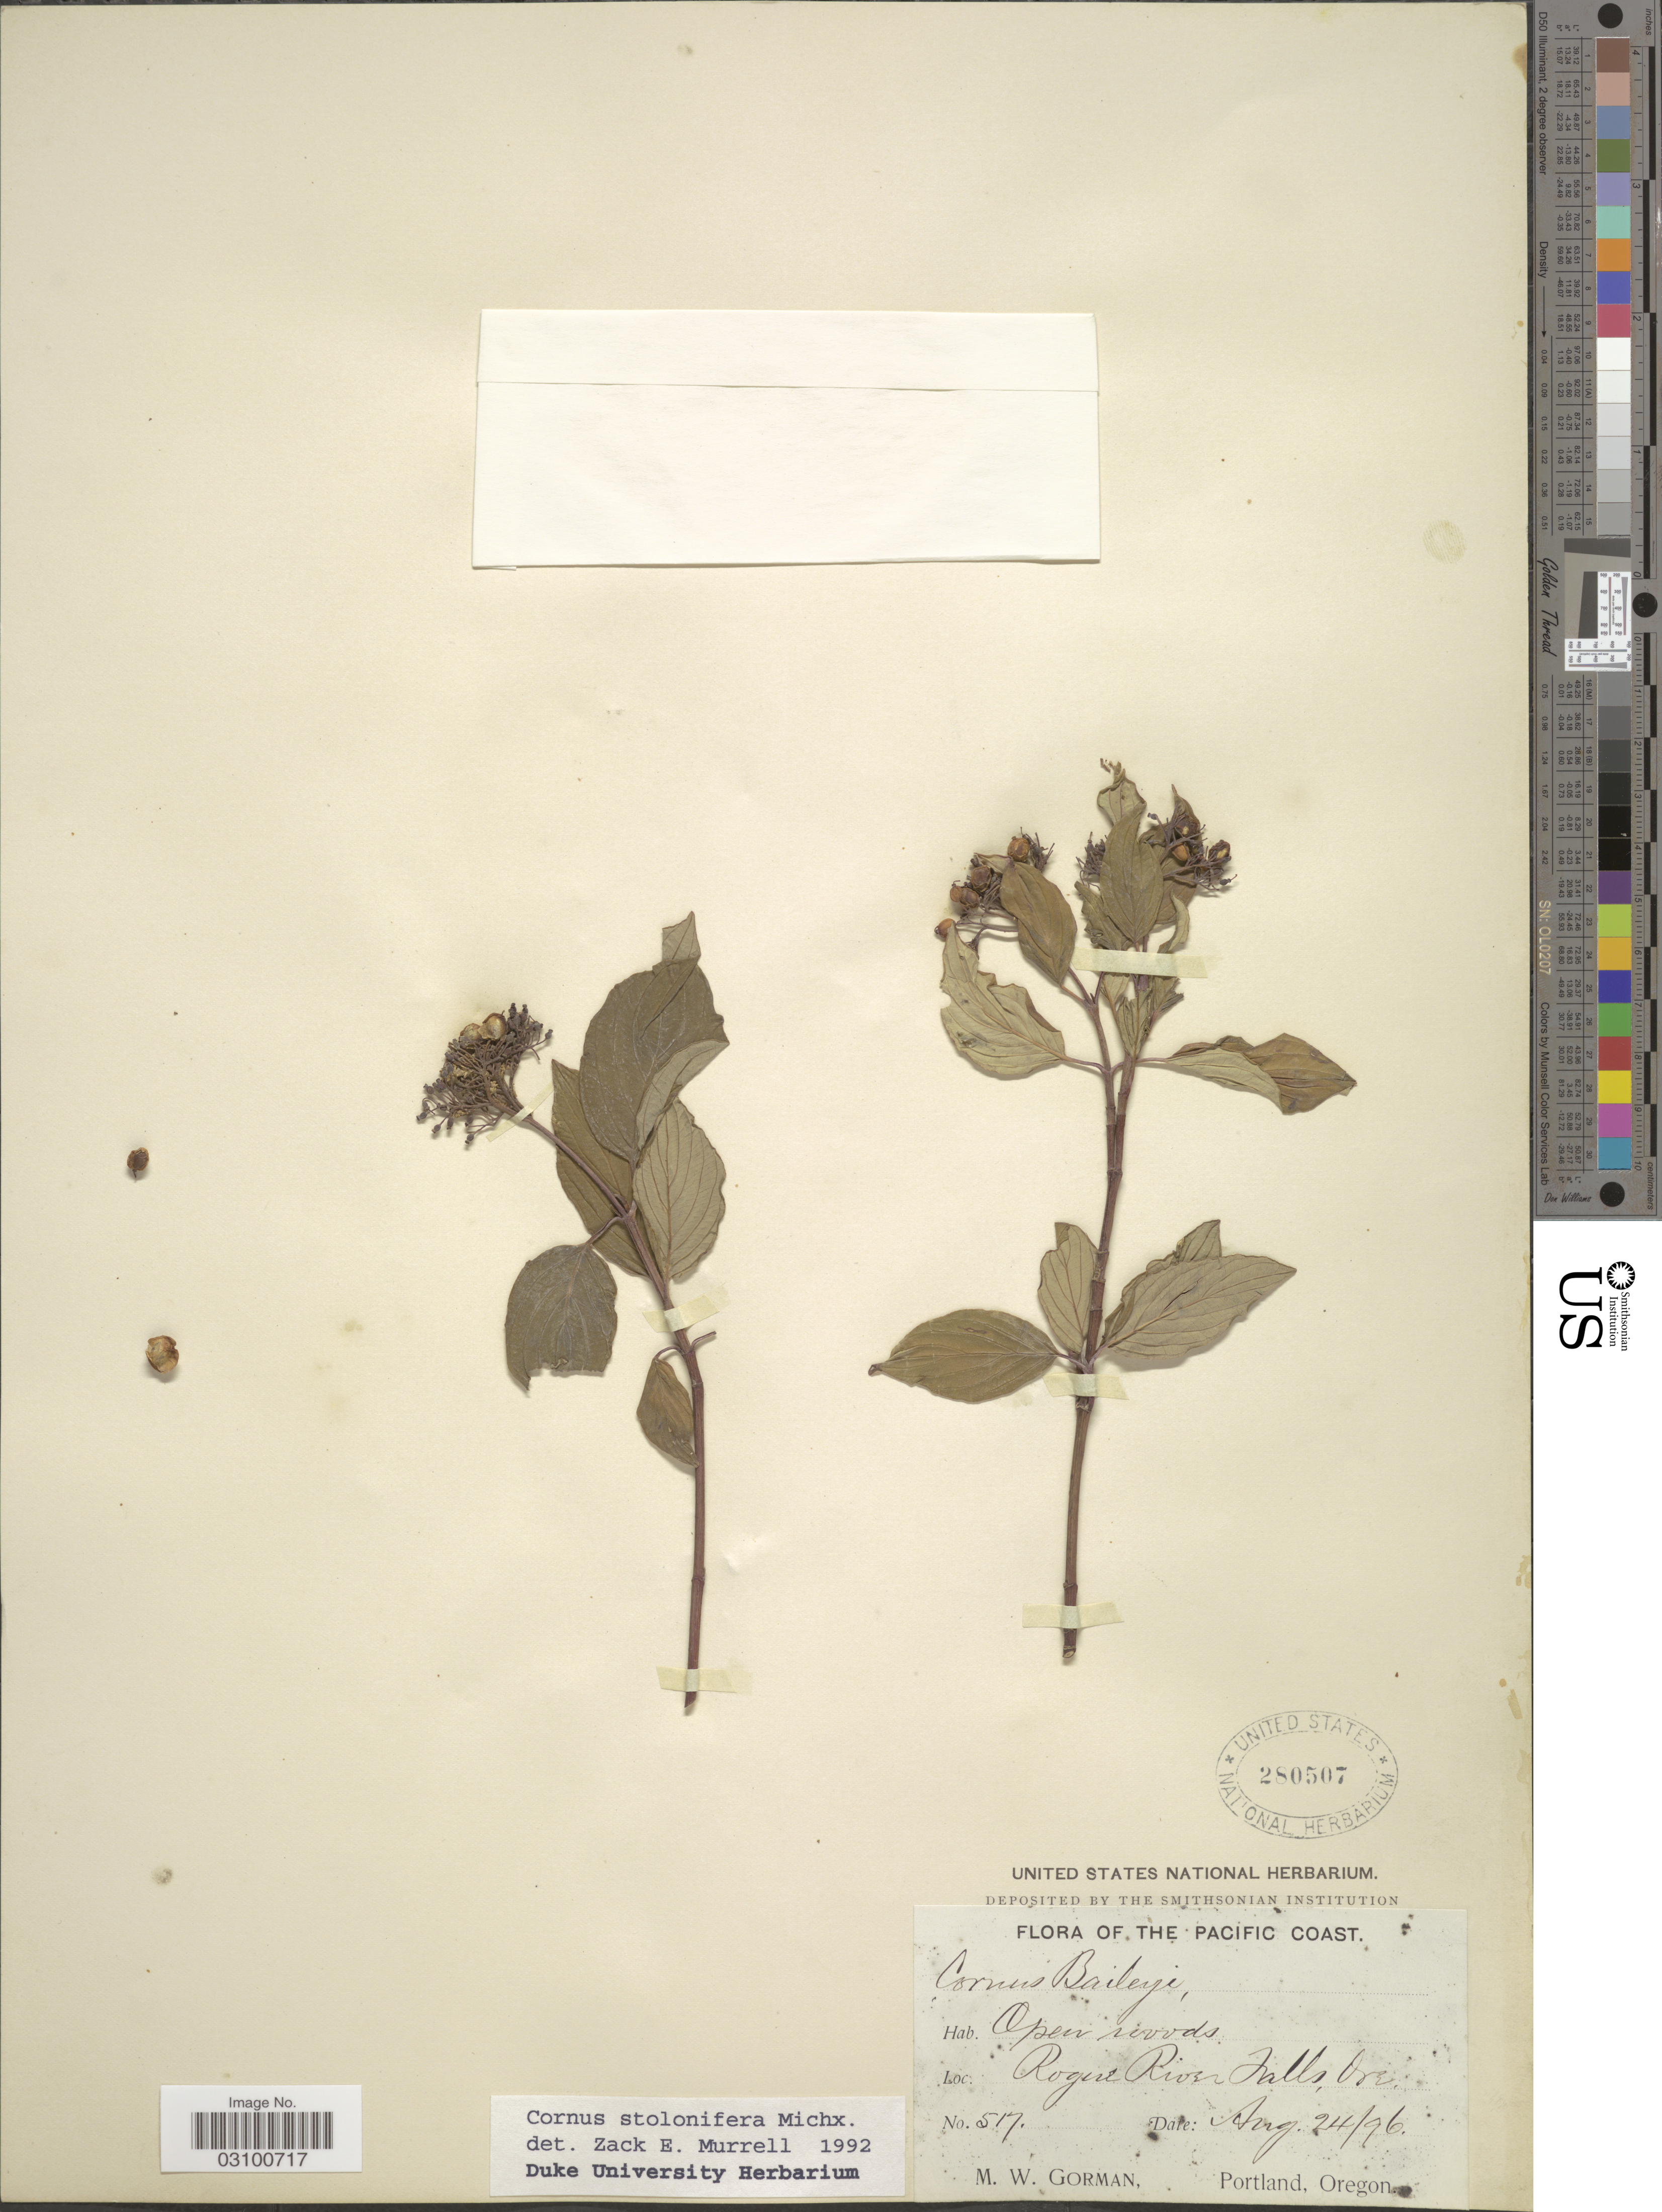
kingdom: Plantae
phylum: Tracheophyta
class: Magnoliopsida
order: Cornales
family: Cornaceae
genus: Cornus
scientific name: Cornus sericea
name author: L.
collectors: M. W. Gorman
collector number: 517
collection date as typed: Transcribed d/m/y: 24/8/96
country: United States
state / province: Oregon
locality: Pacific Coast. Rogue River Falls.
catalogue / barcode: US 280507